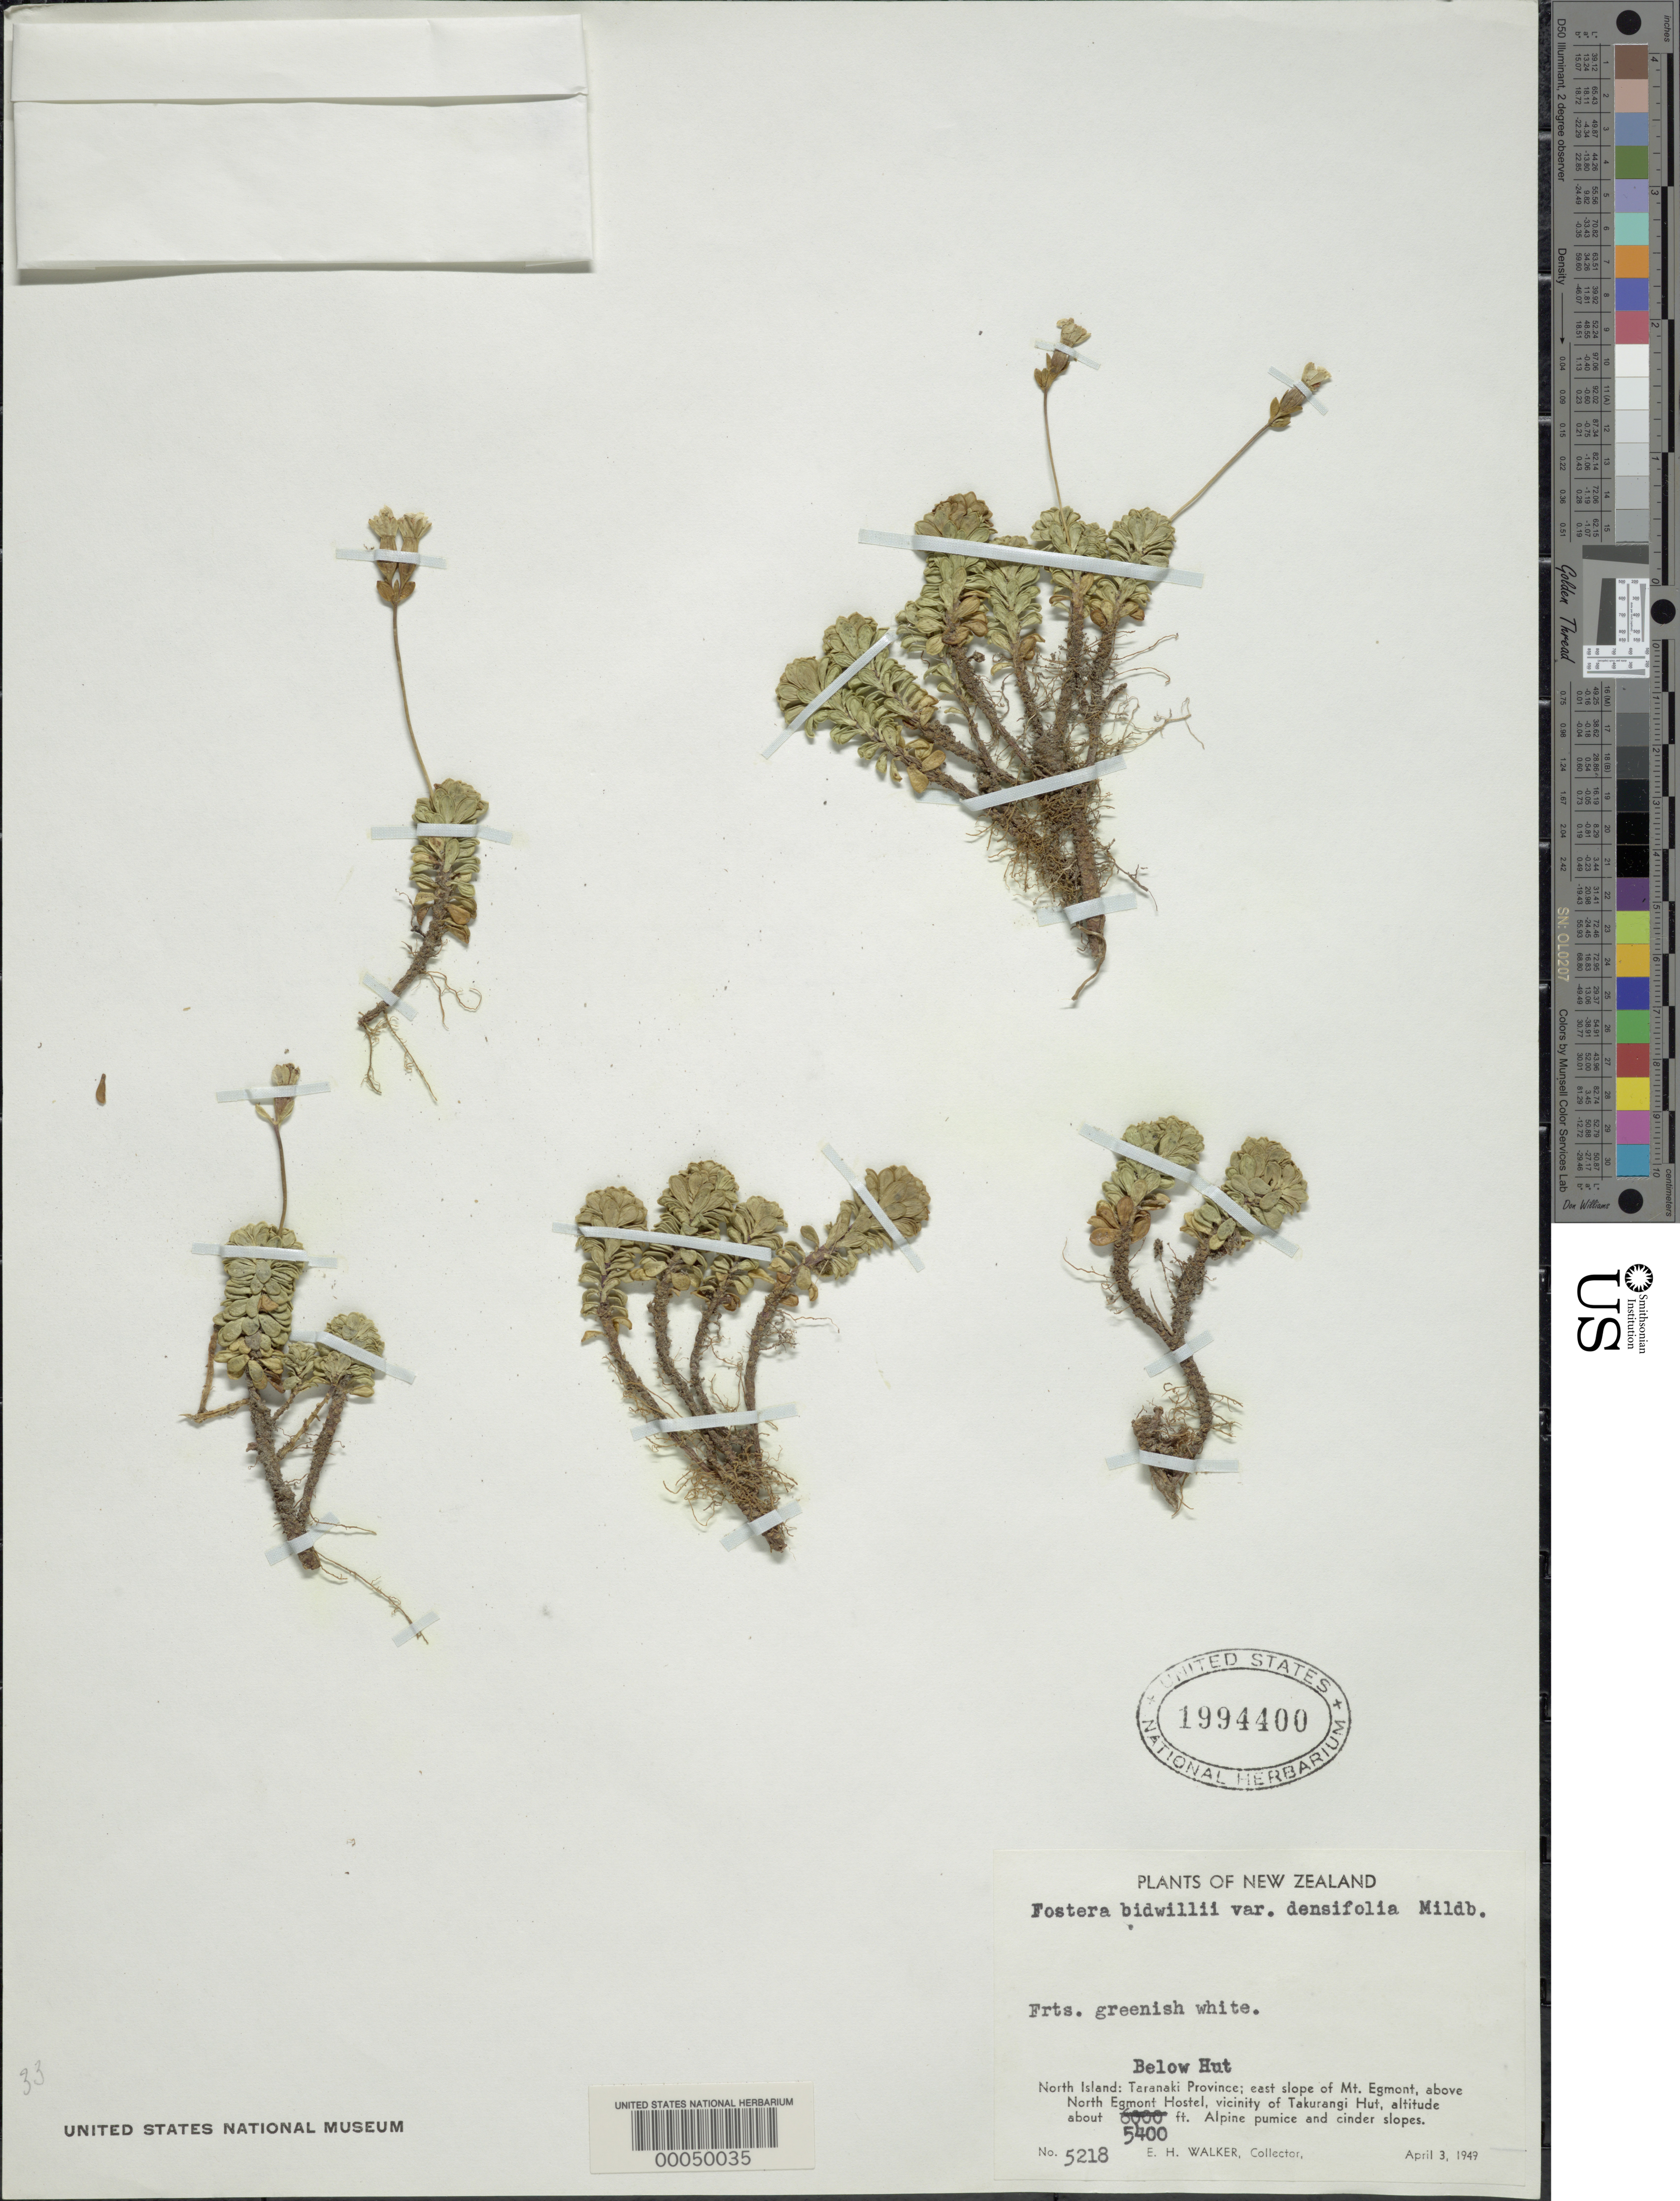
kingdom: Plantae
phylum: Tracheophyta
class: Magnoliopsida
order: Asterales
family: Stylidiaceae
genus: Forstera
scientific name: Forstera bidwillii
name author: Hook. f.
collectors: E. H. Walker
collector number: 5218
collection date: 1949-04-03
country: New Zealand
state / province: Taranaki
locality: Below Hut. North Island: east slope of Mt. Egmont, above North Egmont Hostel, vicinity of Takurangi Hut.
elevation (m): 1646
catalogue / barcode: US 1994400